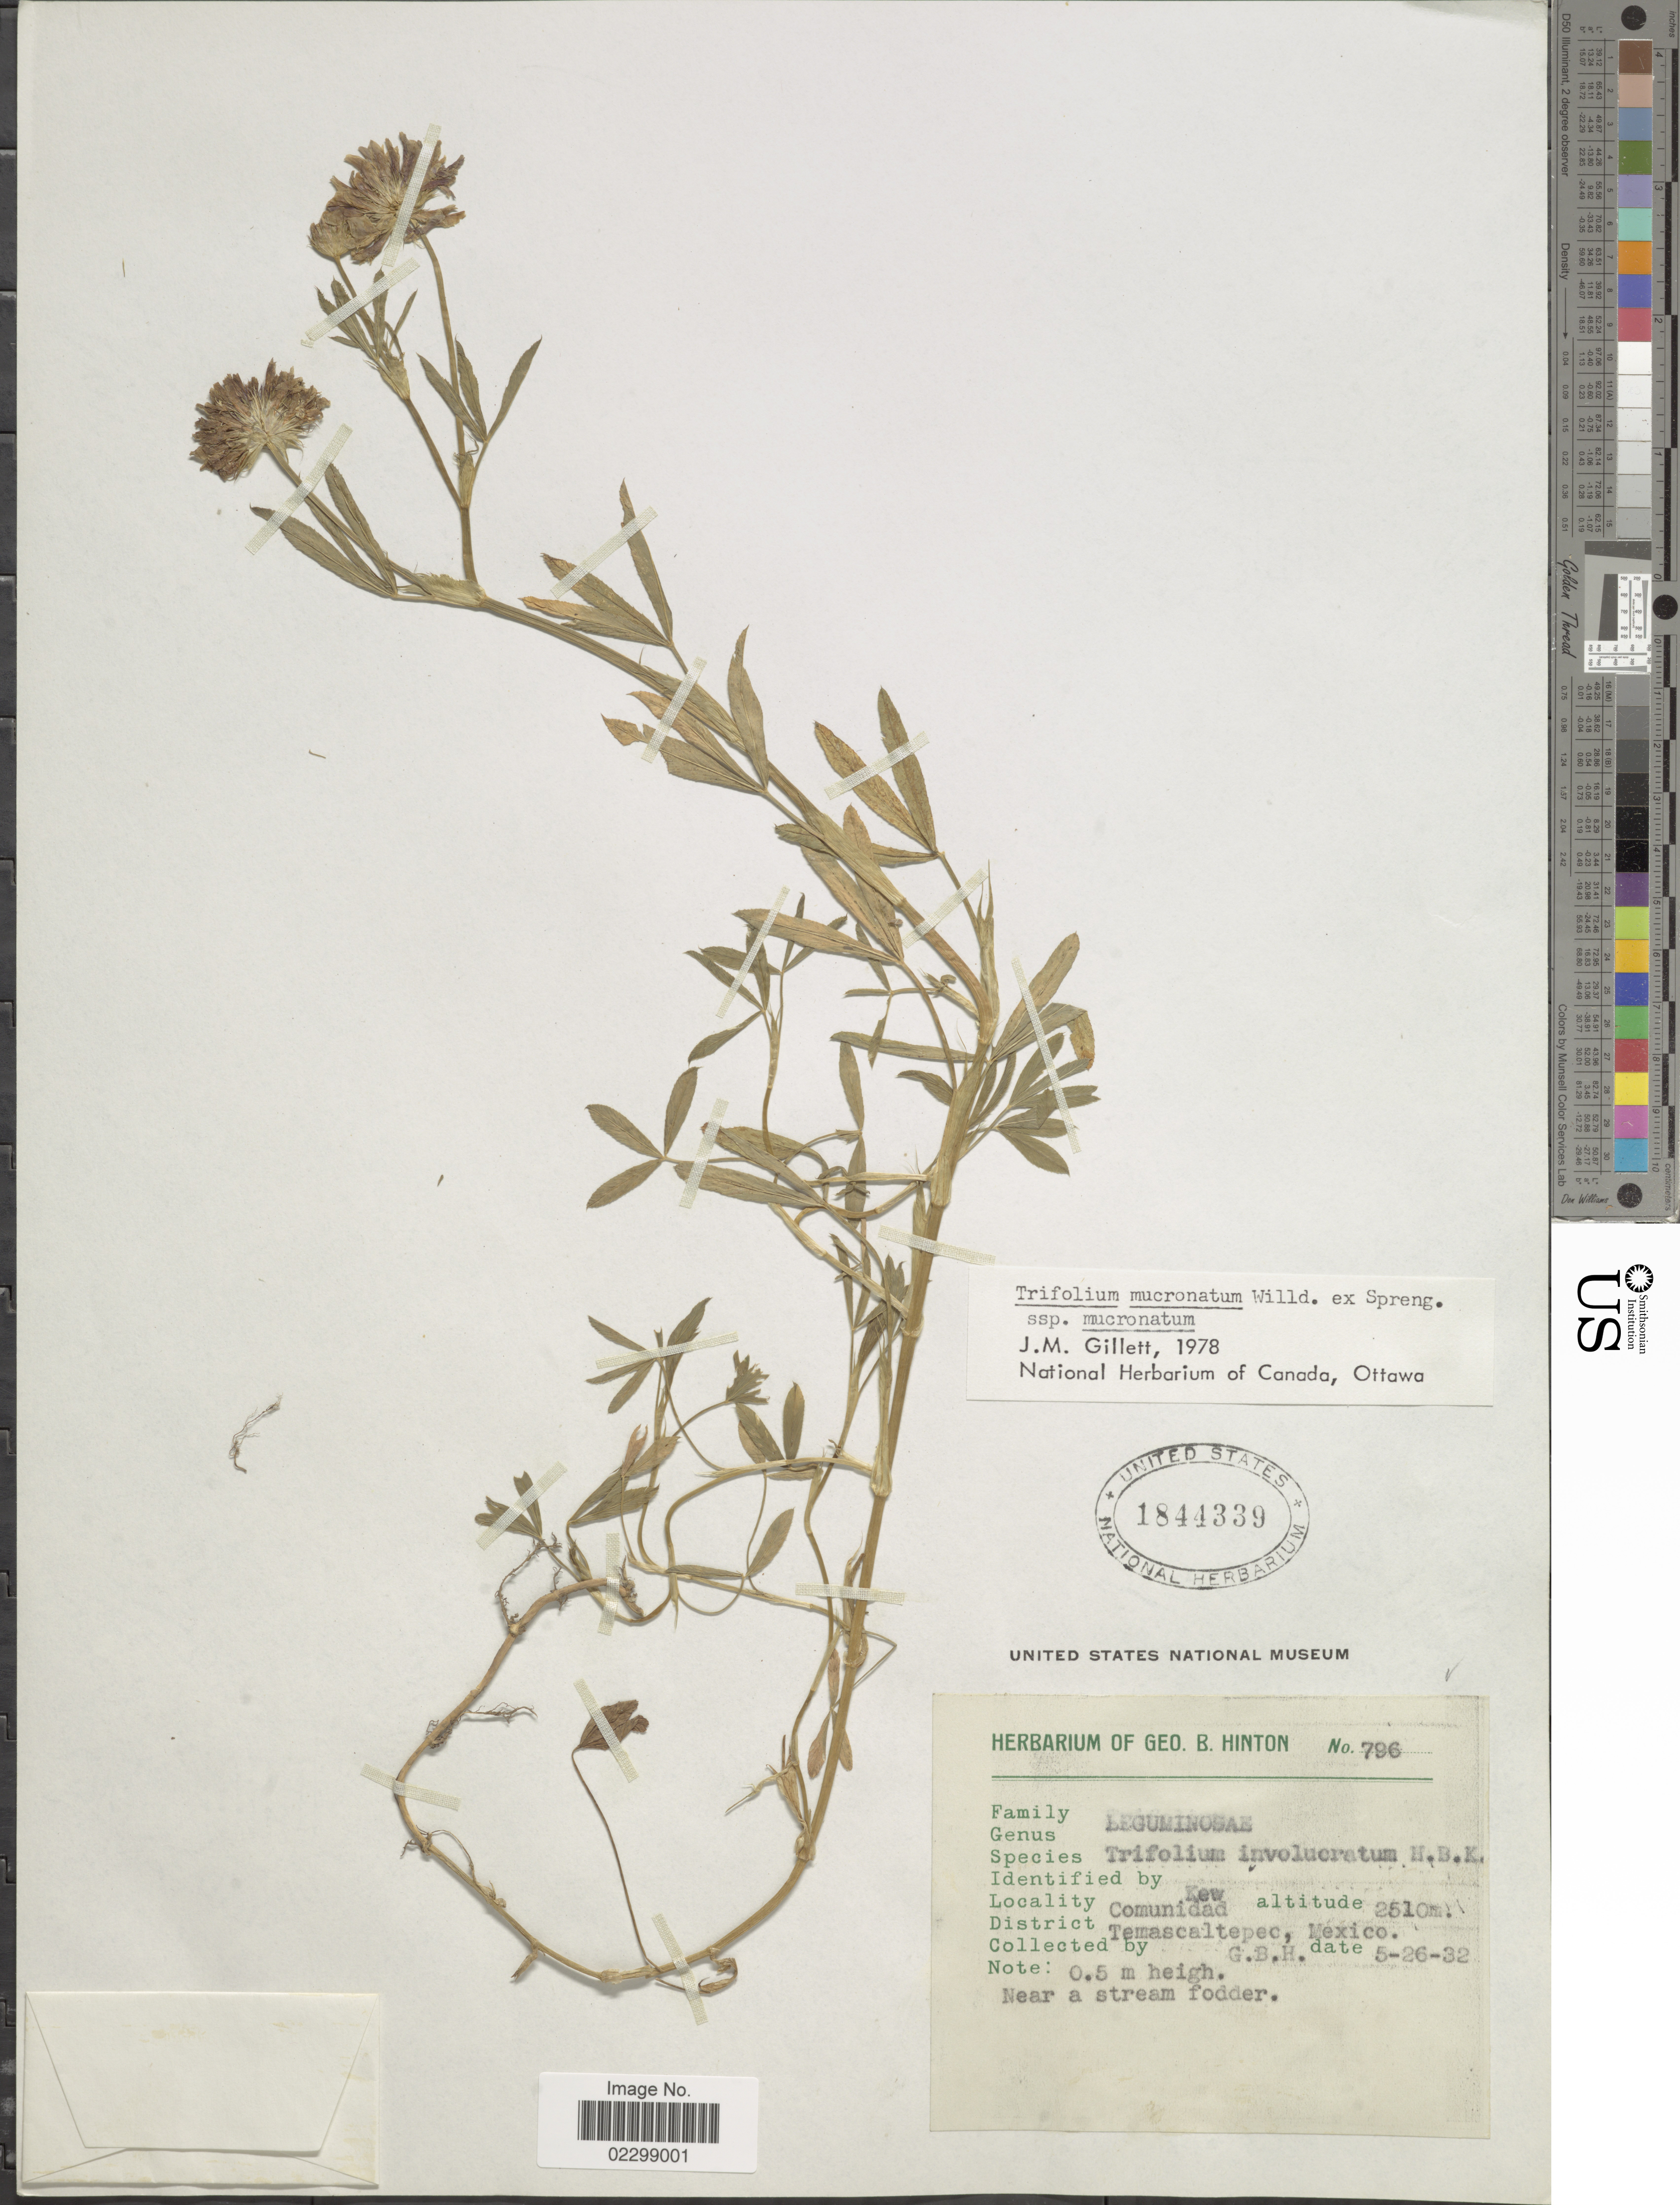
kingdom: Plantae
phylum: Tracheophyta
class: Magnoliopsida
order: Fabales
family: Fabaceae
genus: Trifolium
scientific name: Trifolium mucronatum subsp. mucronatum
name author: Willd. ex Spreng.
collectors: G. B. Hinton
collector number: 796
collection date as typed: Transcribed d/m/y: 26/5/32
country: Mexico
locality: Comunidad, district Temascaltepec, near a stream fodder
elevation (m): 2510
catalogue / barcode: US 1844339